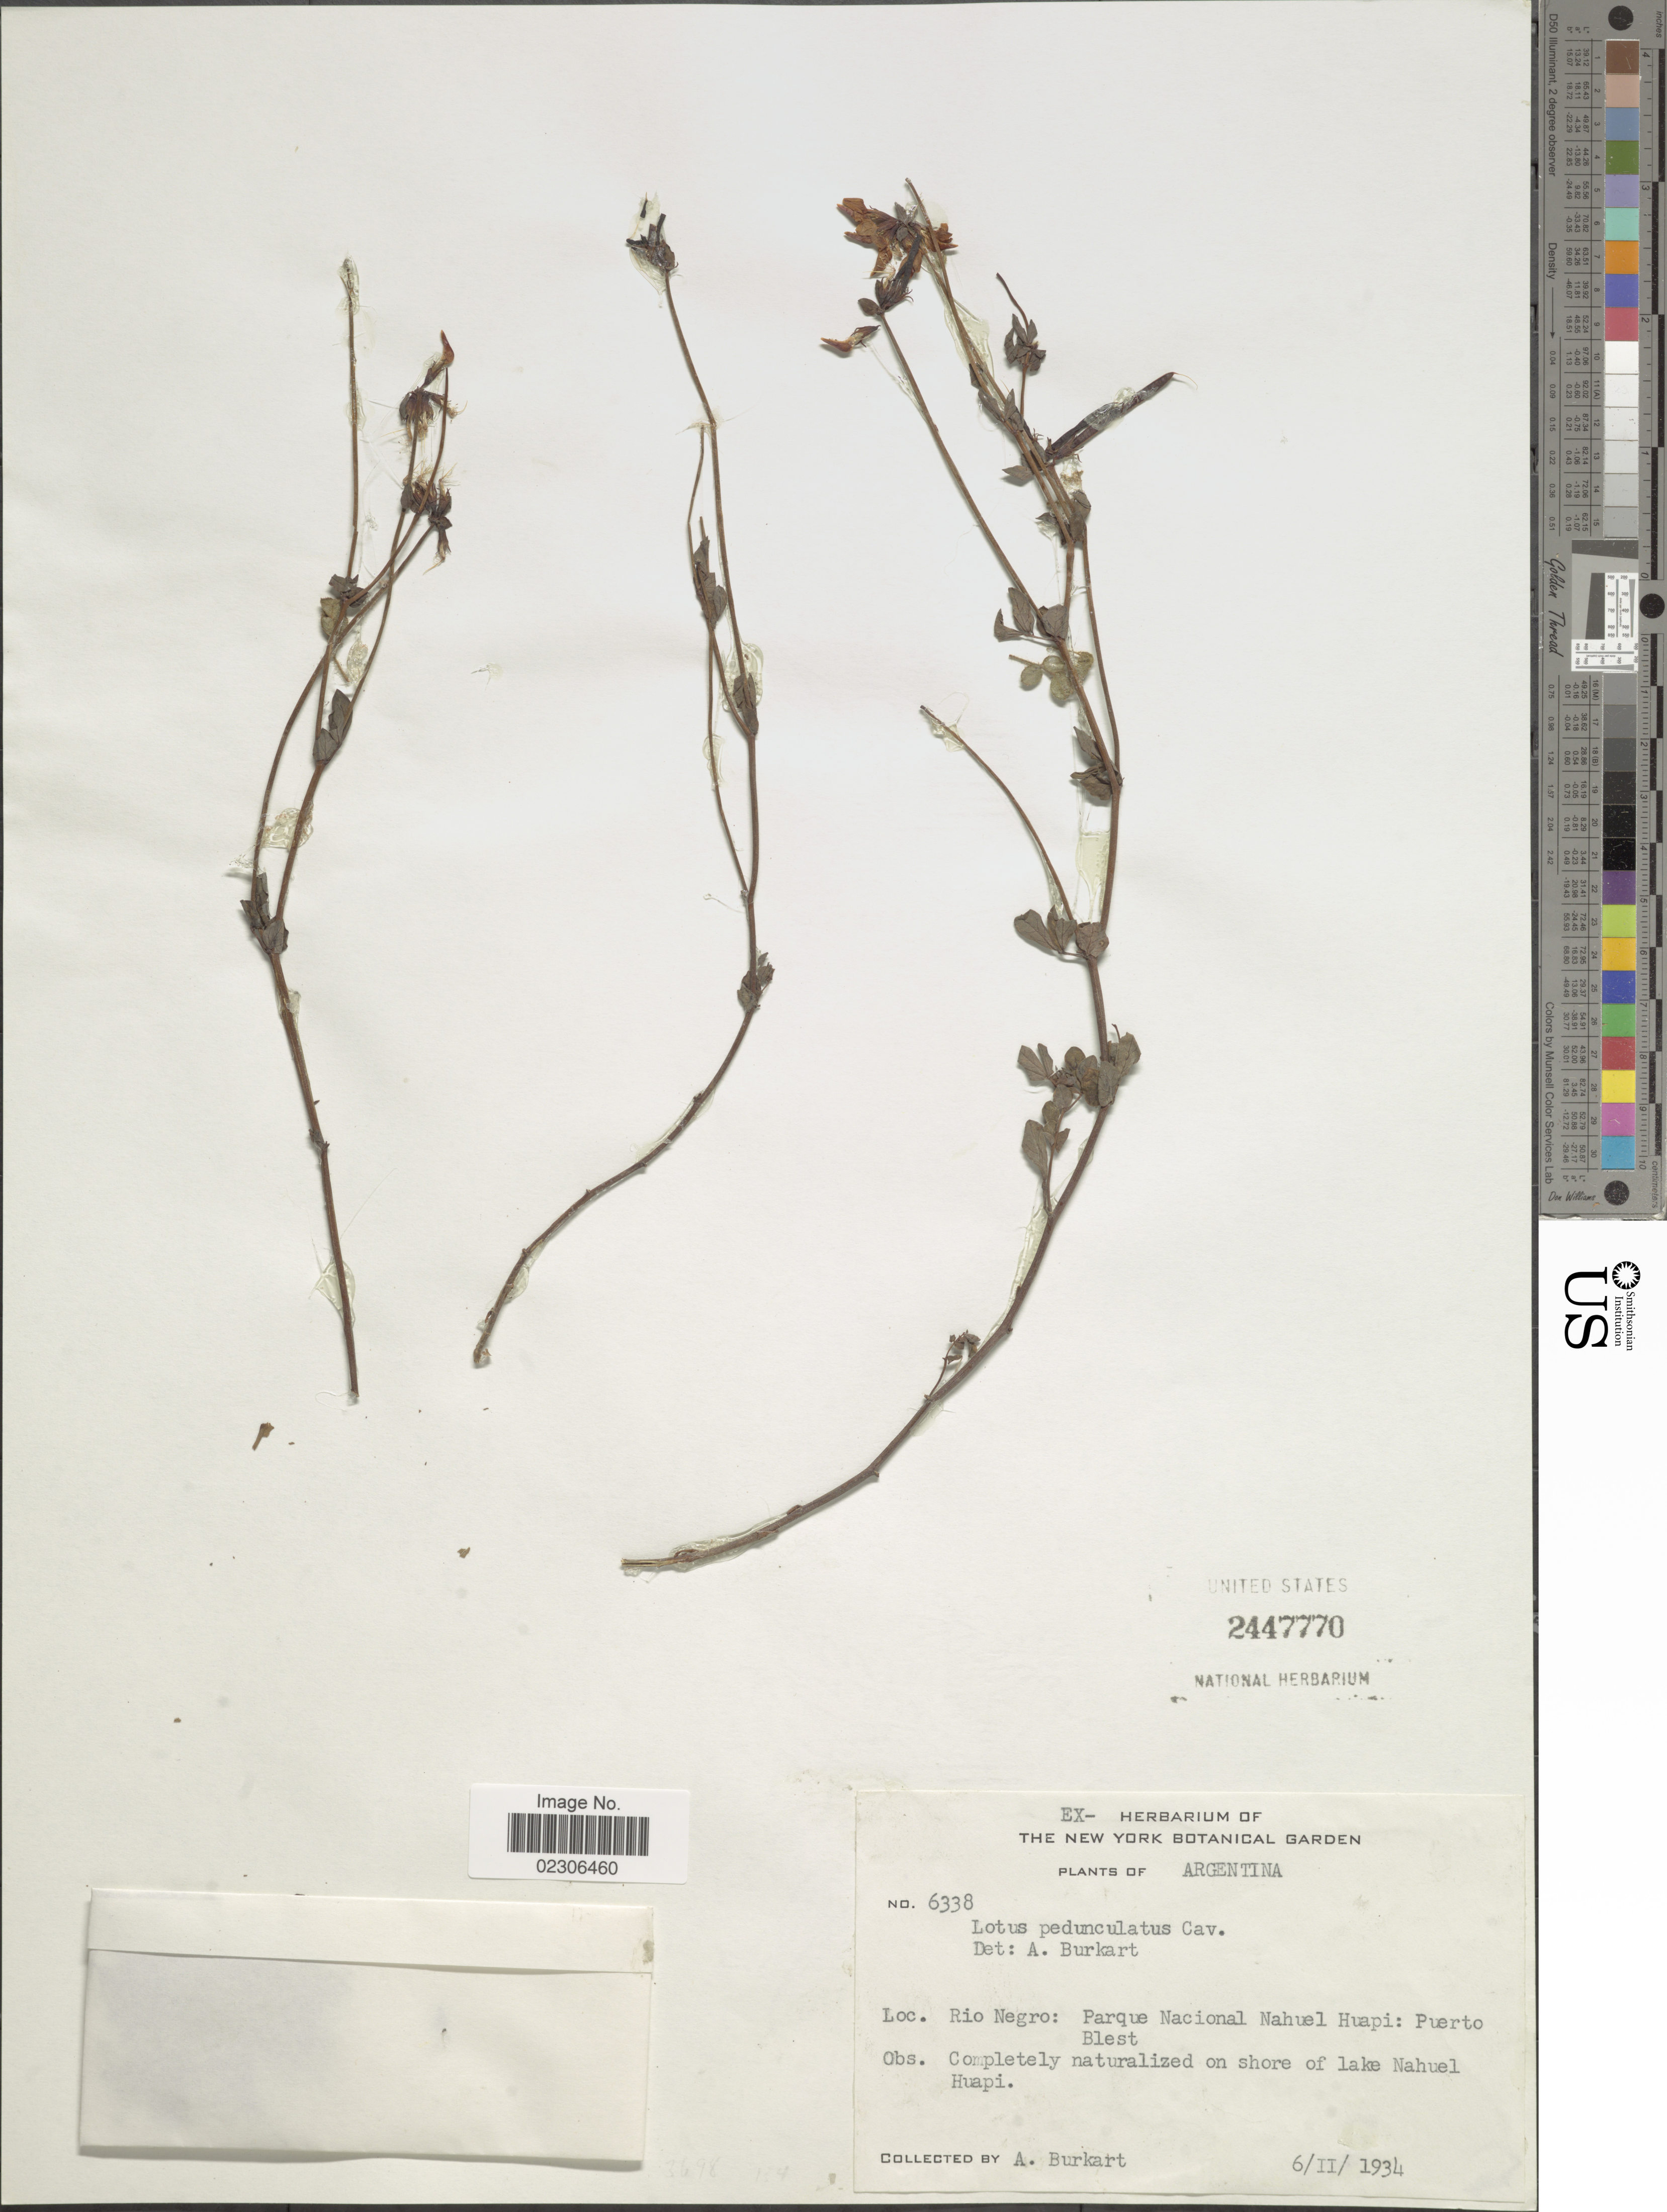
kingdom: Plantae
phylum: Tracheophyta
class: Magnoliopsida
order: Fabales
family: Fabaceae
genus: Lotus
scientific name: Lotus pedunculatus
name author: Cav.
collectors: A. E. Burkart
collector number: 6338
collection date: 1934-02-06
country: Argentina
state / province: Rio Negro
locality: Rio Negro: Parque Nacional Nahuel Huapi: Puerto Blest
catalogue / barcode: US 2447770